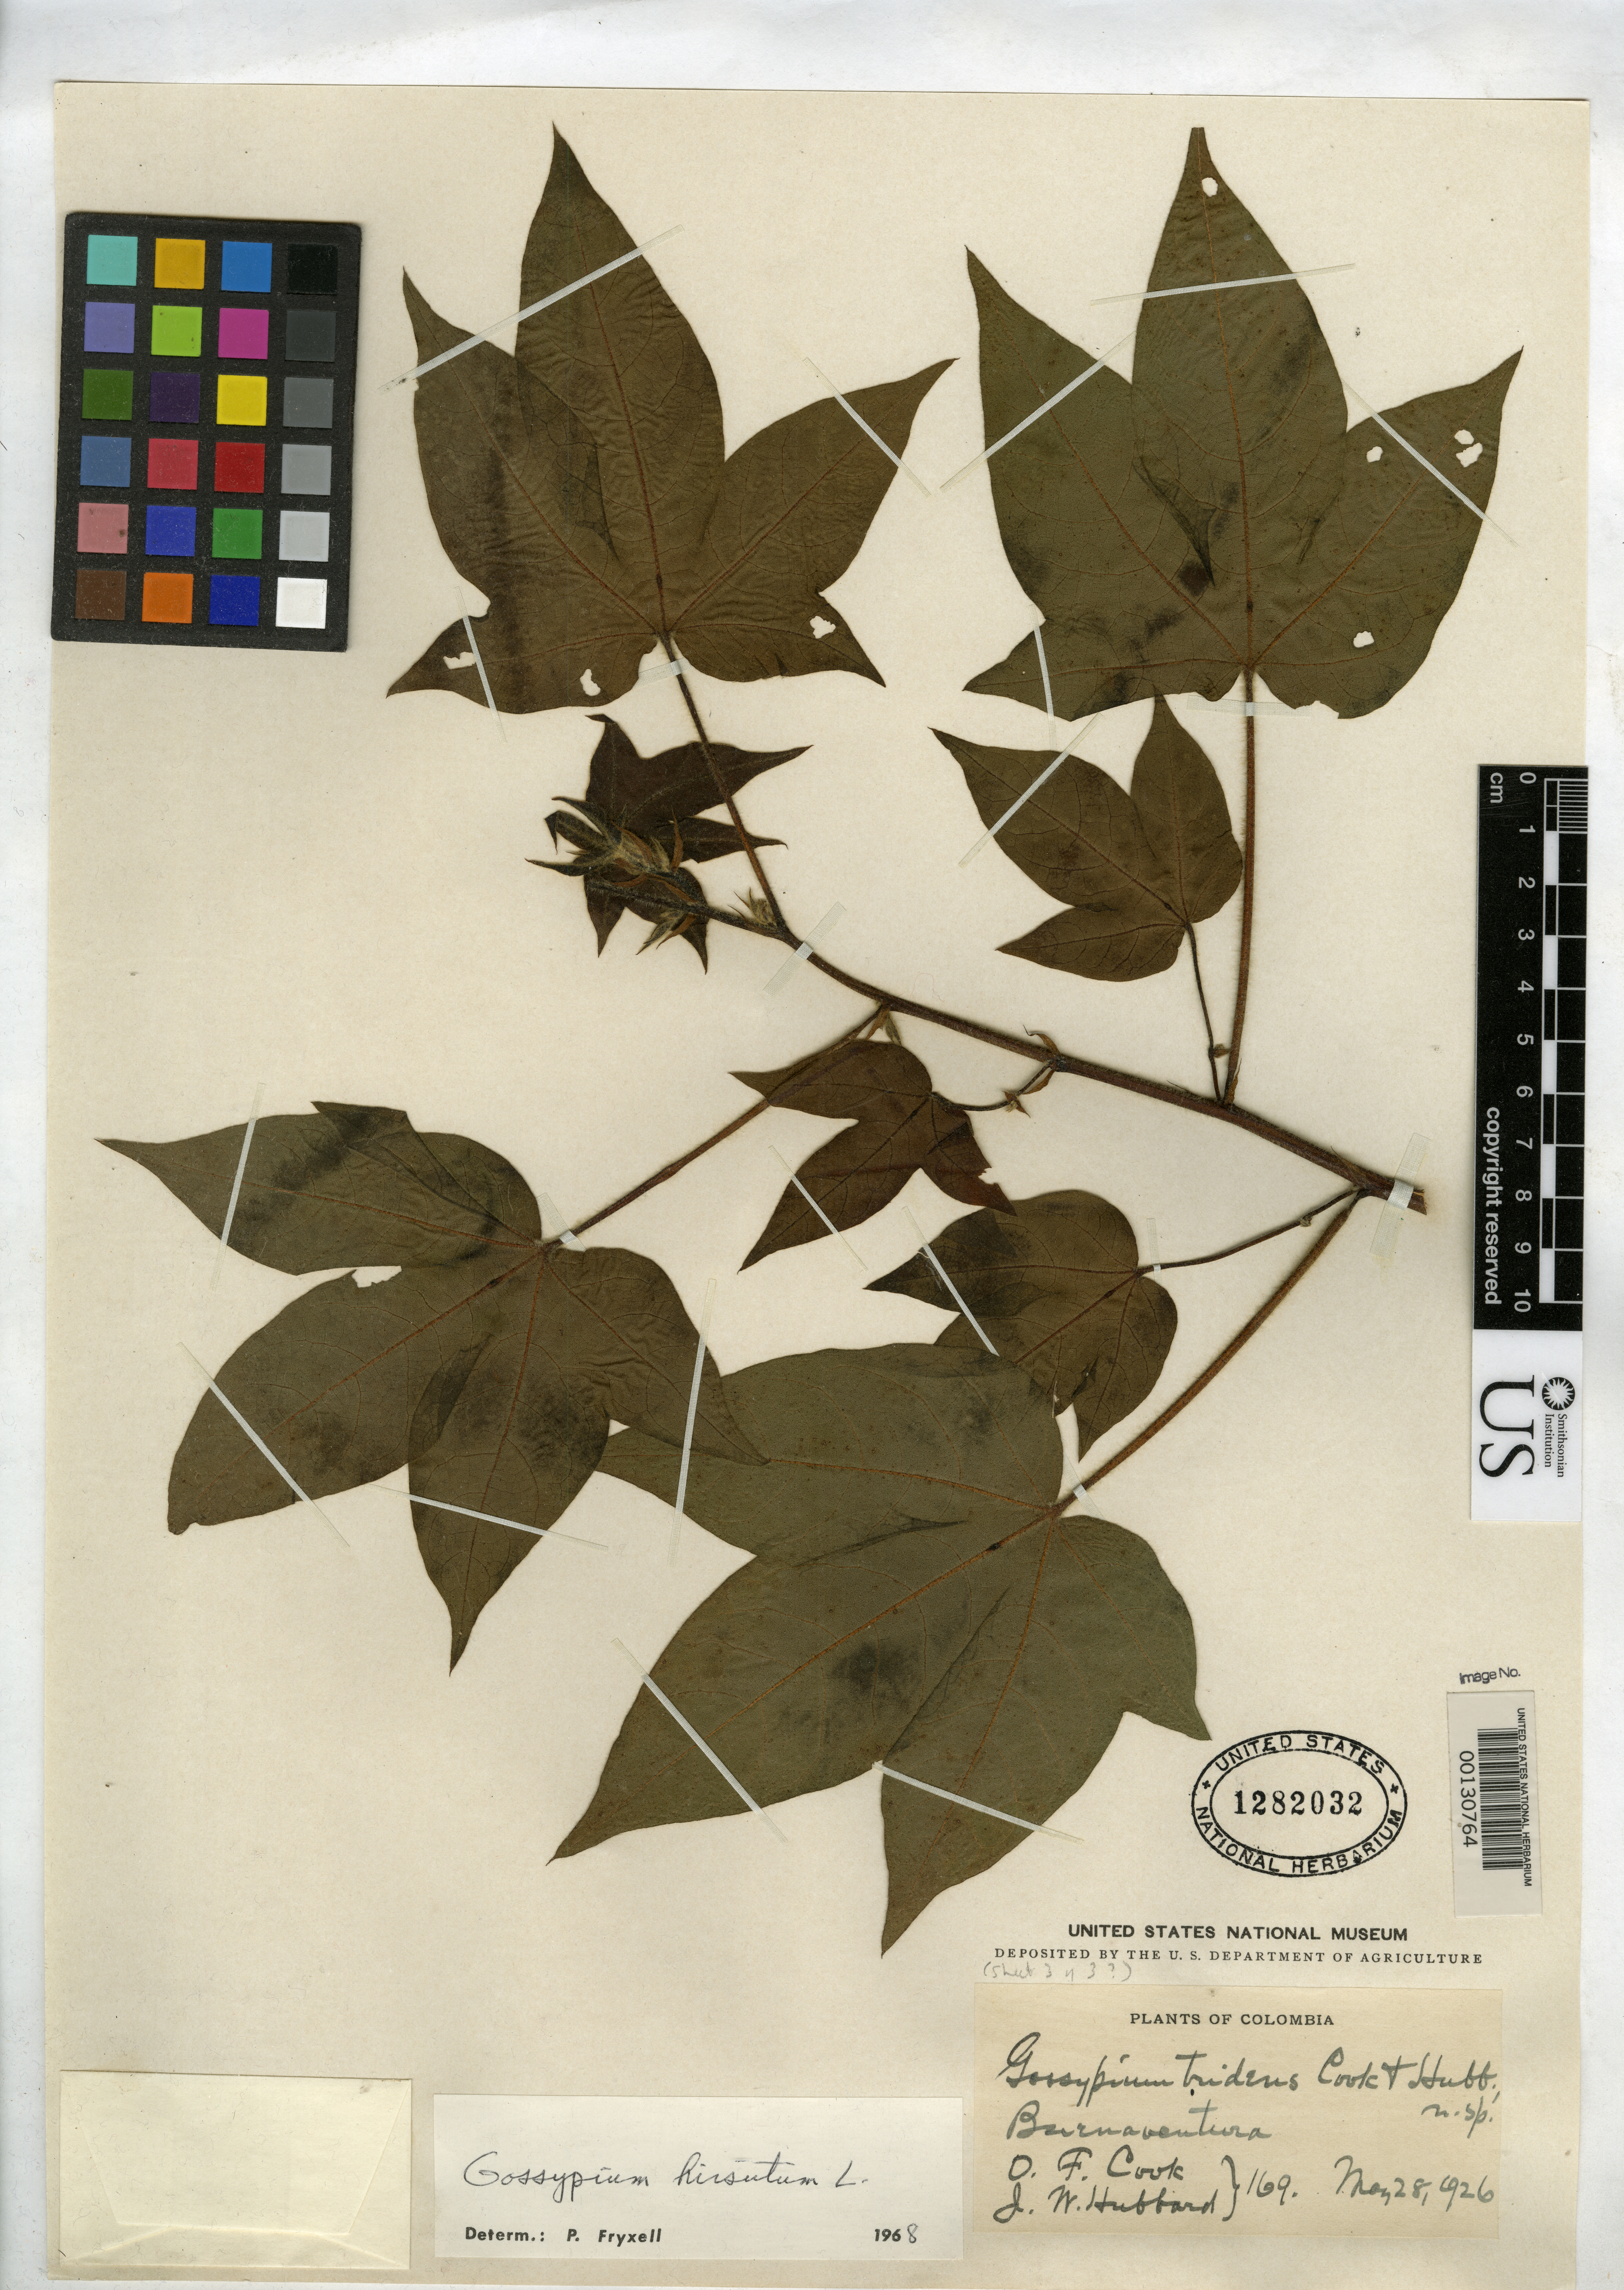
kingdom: Plantae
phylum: Tracheophyta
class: Magnoliopsida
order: Malvales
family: Malvaceae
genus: Gossypium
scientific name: Gossypium tridens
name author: O.F. Cook & J.W. Hubb.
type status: Syntype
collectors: O. F. Cook & J. W. Hubbard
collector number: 169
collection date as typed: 28 May 1926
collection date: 1926-05-28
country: Colombia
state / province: Valle del Cauca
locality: Buena Ventura.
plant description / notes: One of 3 sheets with consecutive USNH numbers (1282030, 1282031, 1282032); syntypes or holotype on 3 sheets? [USNH 1282031 annotated as "lectotype" by Fryxell but no publication of lectotypification found.]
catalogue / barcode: US 1282032